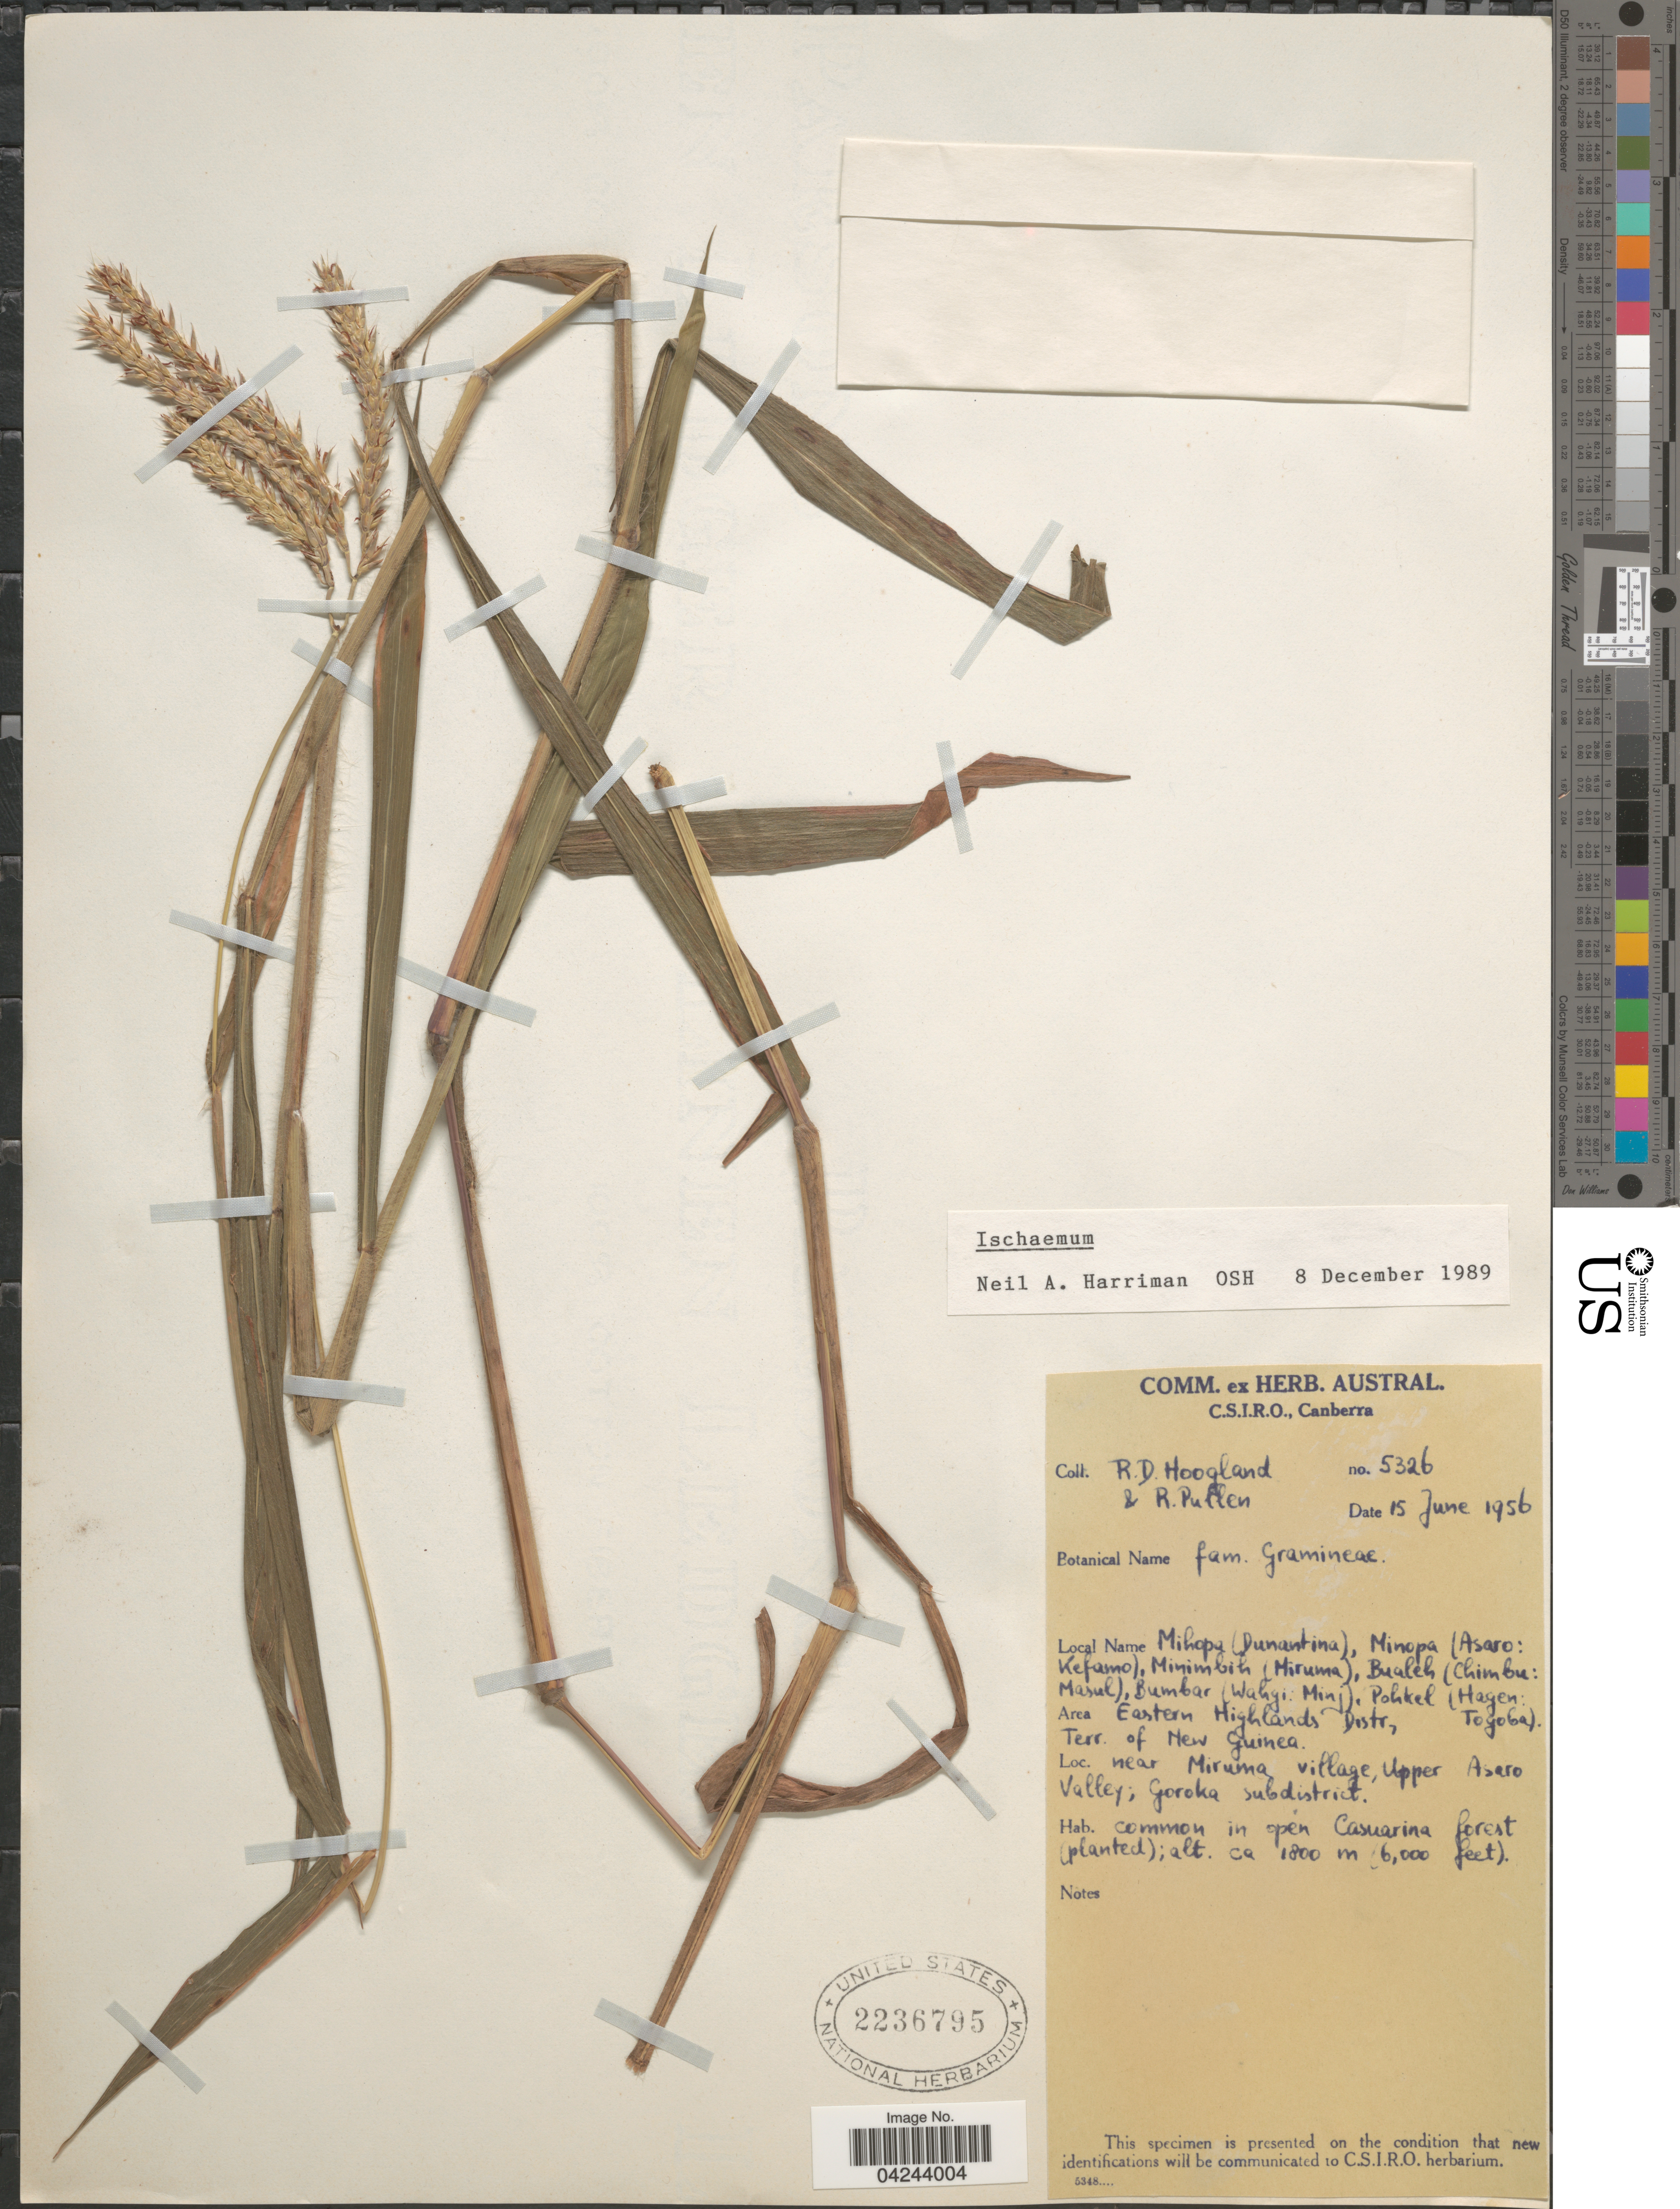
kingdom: Plantae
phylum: Tracheophyta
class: Liliopsida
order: Poales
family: Poaceae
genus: Ischaemum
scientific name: Ischaemum sp.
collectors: R. D. Hoogland & R. Pullen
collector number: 5326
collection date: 1956-06-15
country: Papua New Guinea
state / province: Chimbu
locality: Mihopa (Dunantina), Minopa (Asaro: Kefamo), Minimbih (Miruma), Bualeh (Chimbu: Masul), Bumbar (Waghi: Minj), Pohkel (Hagen: Toyoba [interpreted]). Eatsern Highlands Distr, Terr. of New Guinea near Miruma village, Upper Asaro Valley; Goroka Subdistrict.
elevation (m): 1800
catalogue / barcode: US 2236795